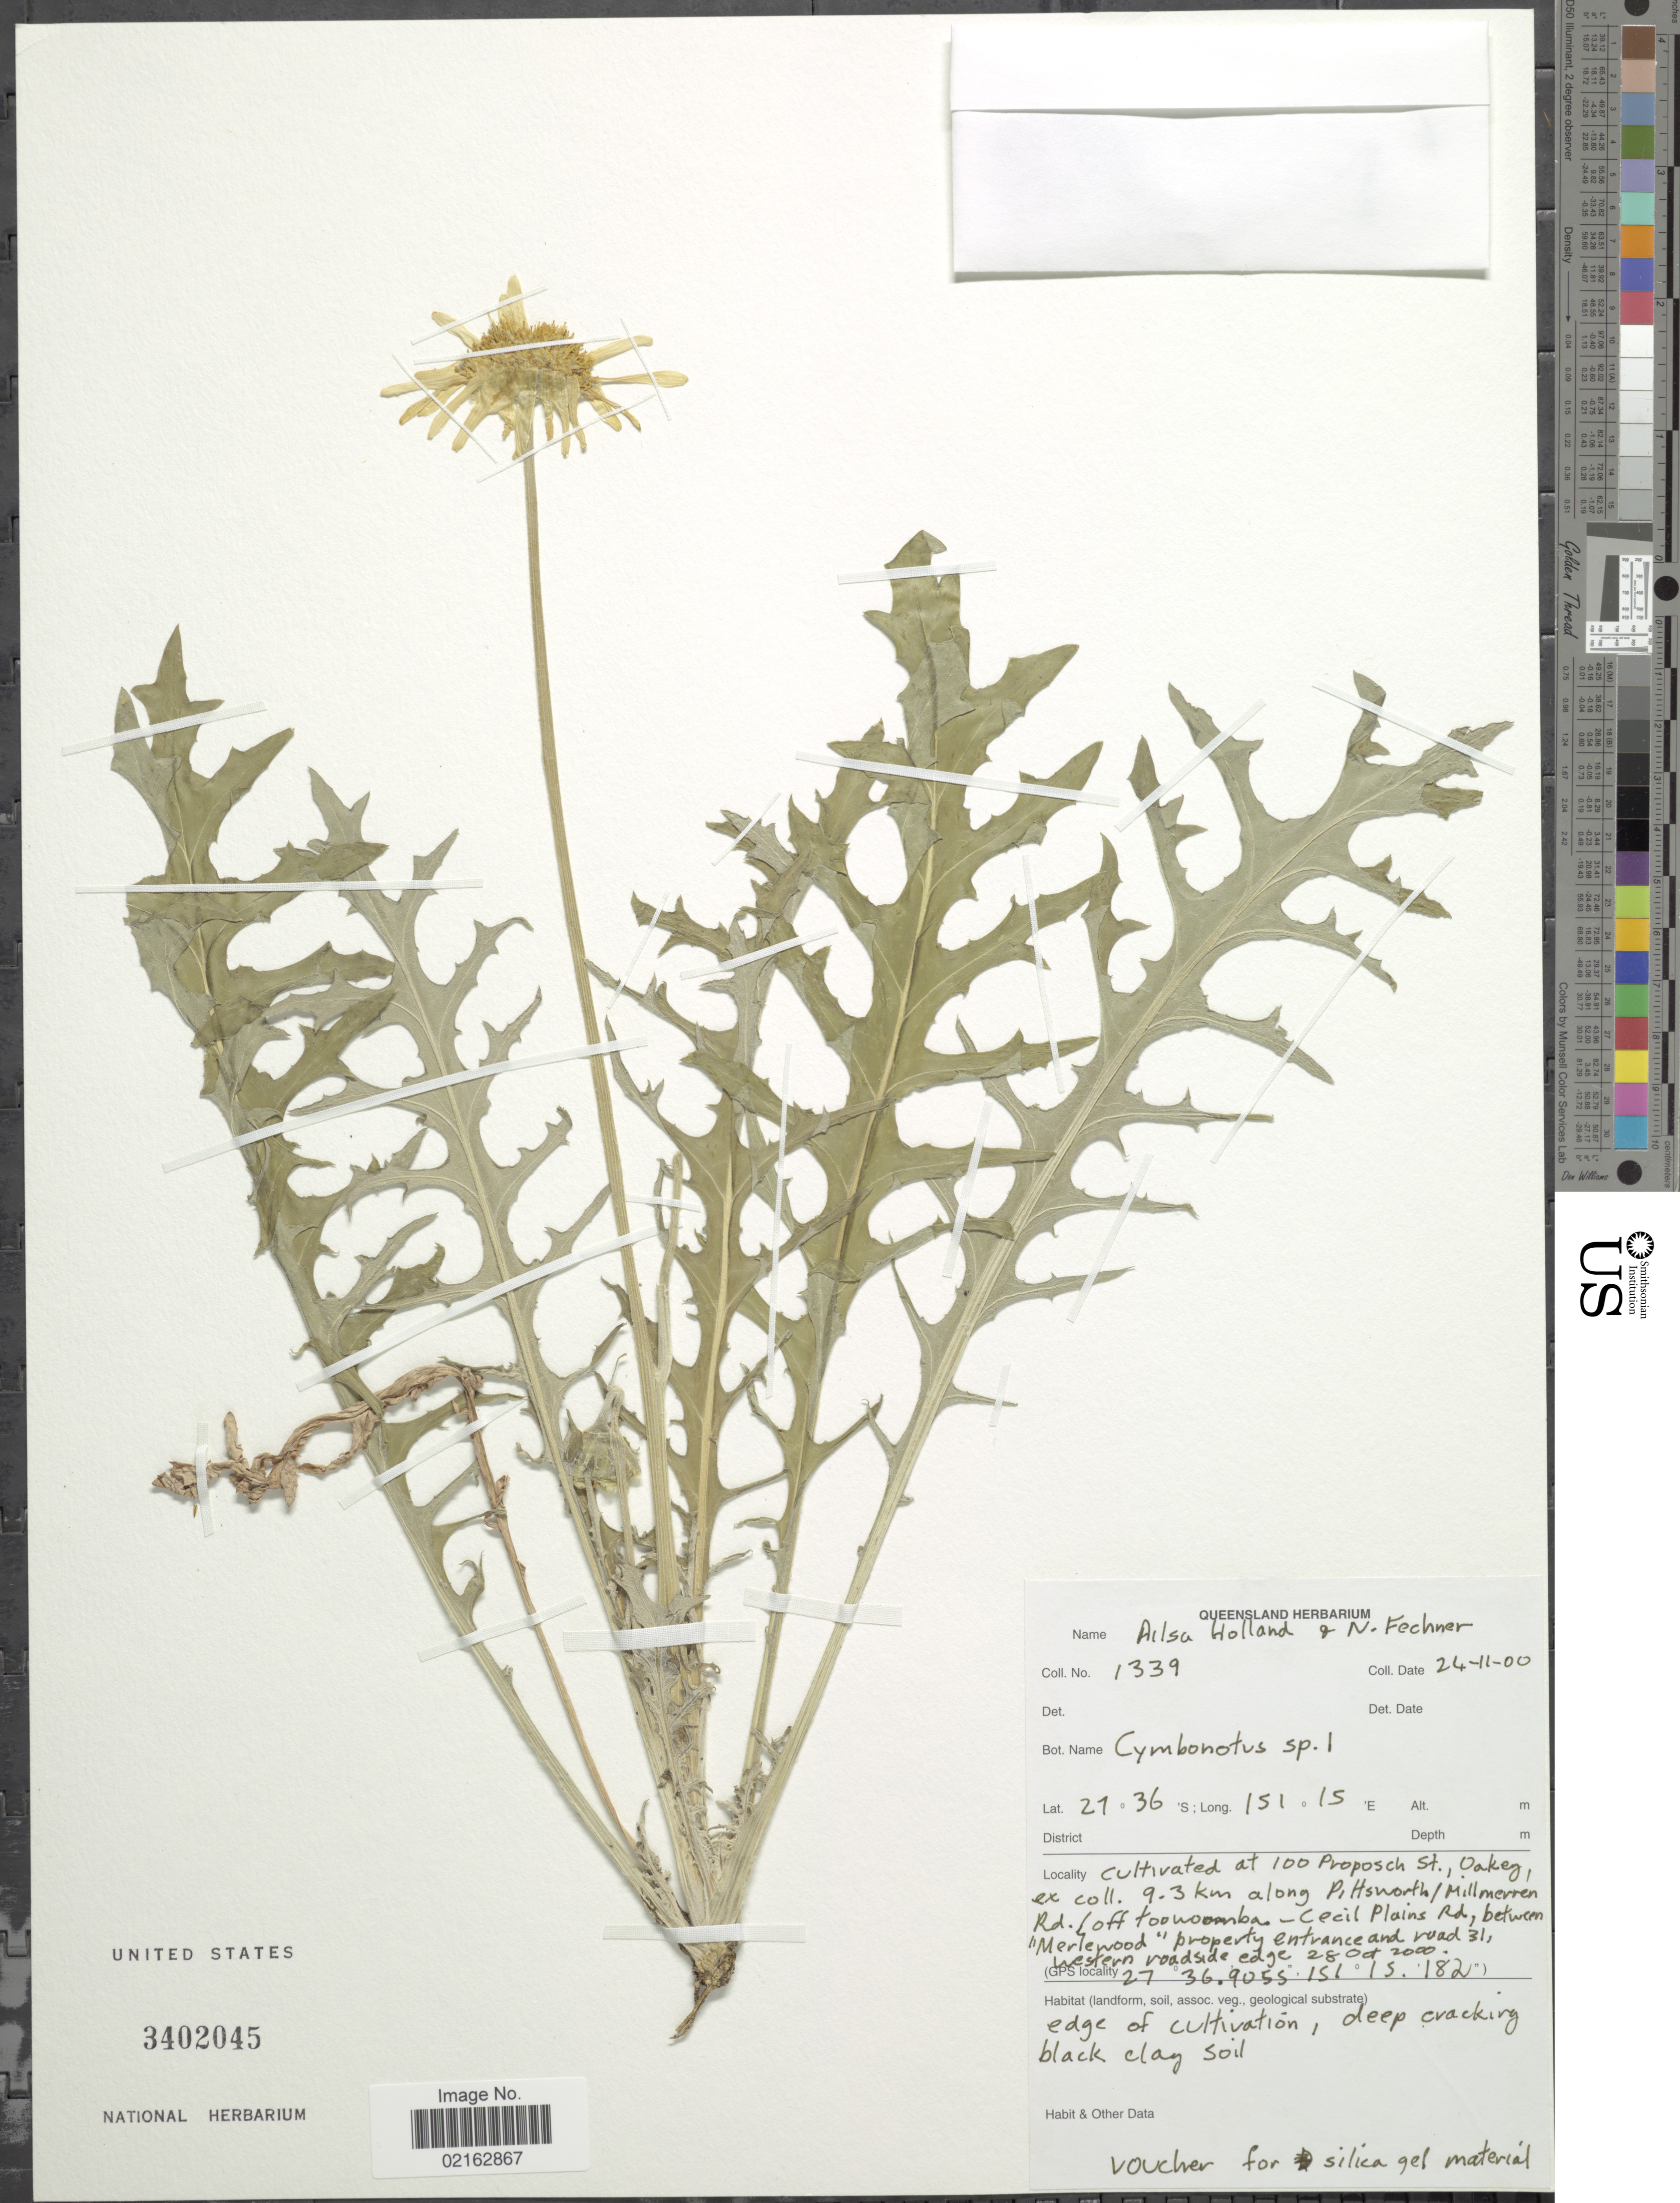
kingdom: Plantae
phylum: Tracheophyta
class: Magnoliopsida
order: Asterales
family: Asteraceae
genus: Cymbonotus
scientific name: Cymbonotus sp.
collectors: A. Holland & N. Fechner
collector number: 1339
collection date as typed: Transcribed d/m/y: 24/11/00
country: Australia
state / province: Queensland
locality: Cultivated at 100 Proposch St., Oakey, ex. coll. 9.3 km along Pittsworth/Millmerren Rd. off toowoomba-Cecil Plains Rd, between "Merlewood" property entrance and road 31, western roadside edge.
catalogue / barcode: US 34020455